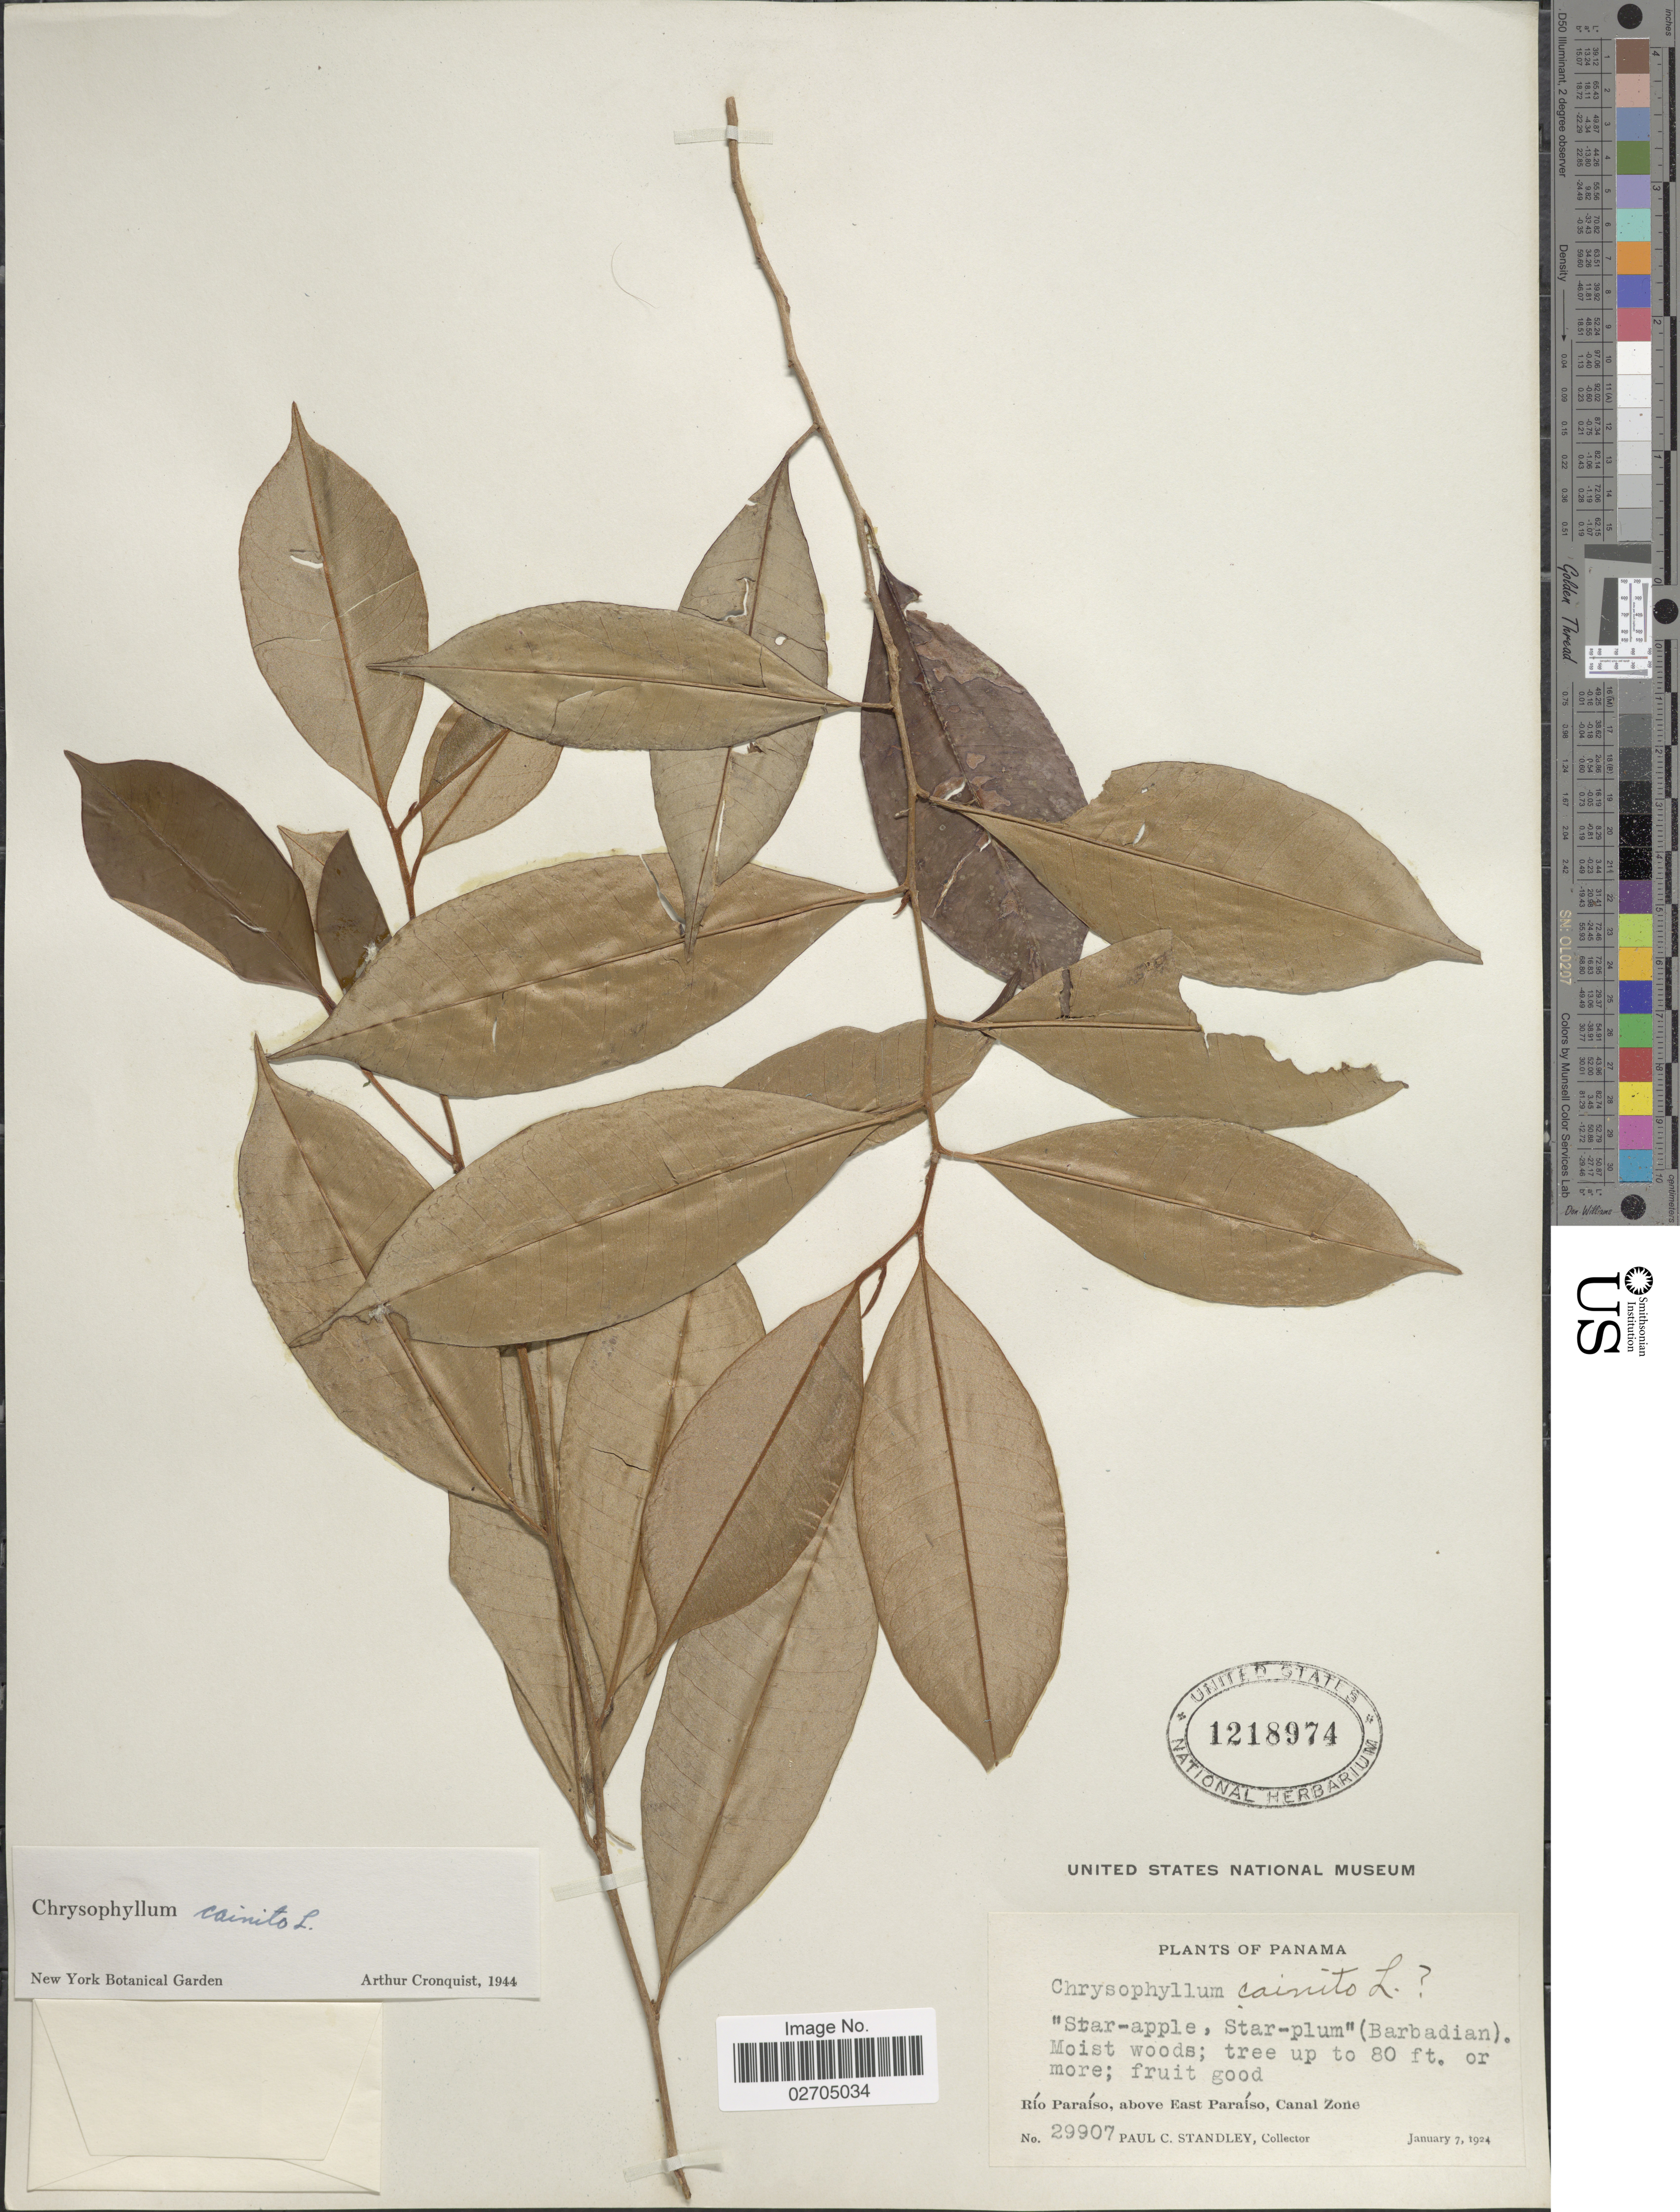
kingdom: Plantae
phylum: Tracheophyta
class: Magnoliopsida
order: Ericales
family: Sapotaceae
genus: Chrysophyllum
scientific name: Chrysophyllum cainito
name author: L.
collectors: P. C. Standley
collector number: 29907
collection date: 1924-01-07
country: Panama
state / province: Colón / Panamá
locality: Rio Paraiso, above East Paraiso, Canal Zone.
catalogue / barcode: US 1218974